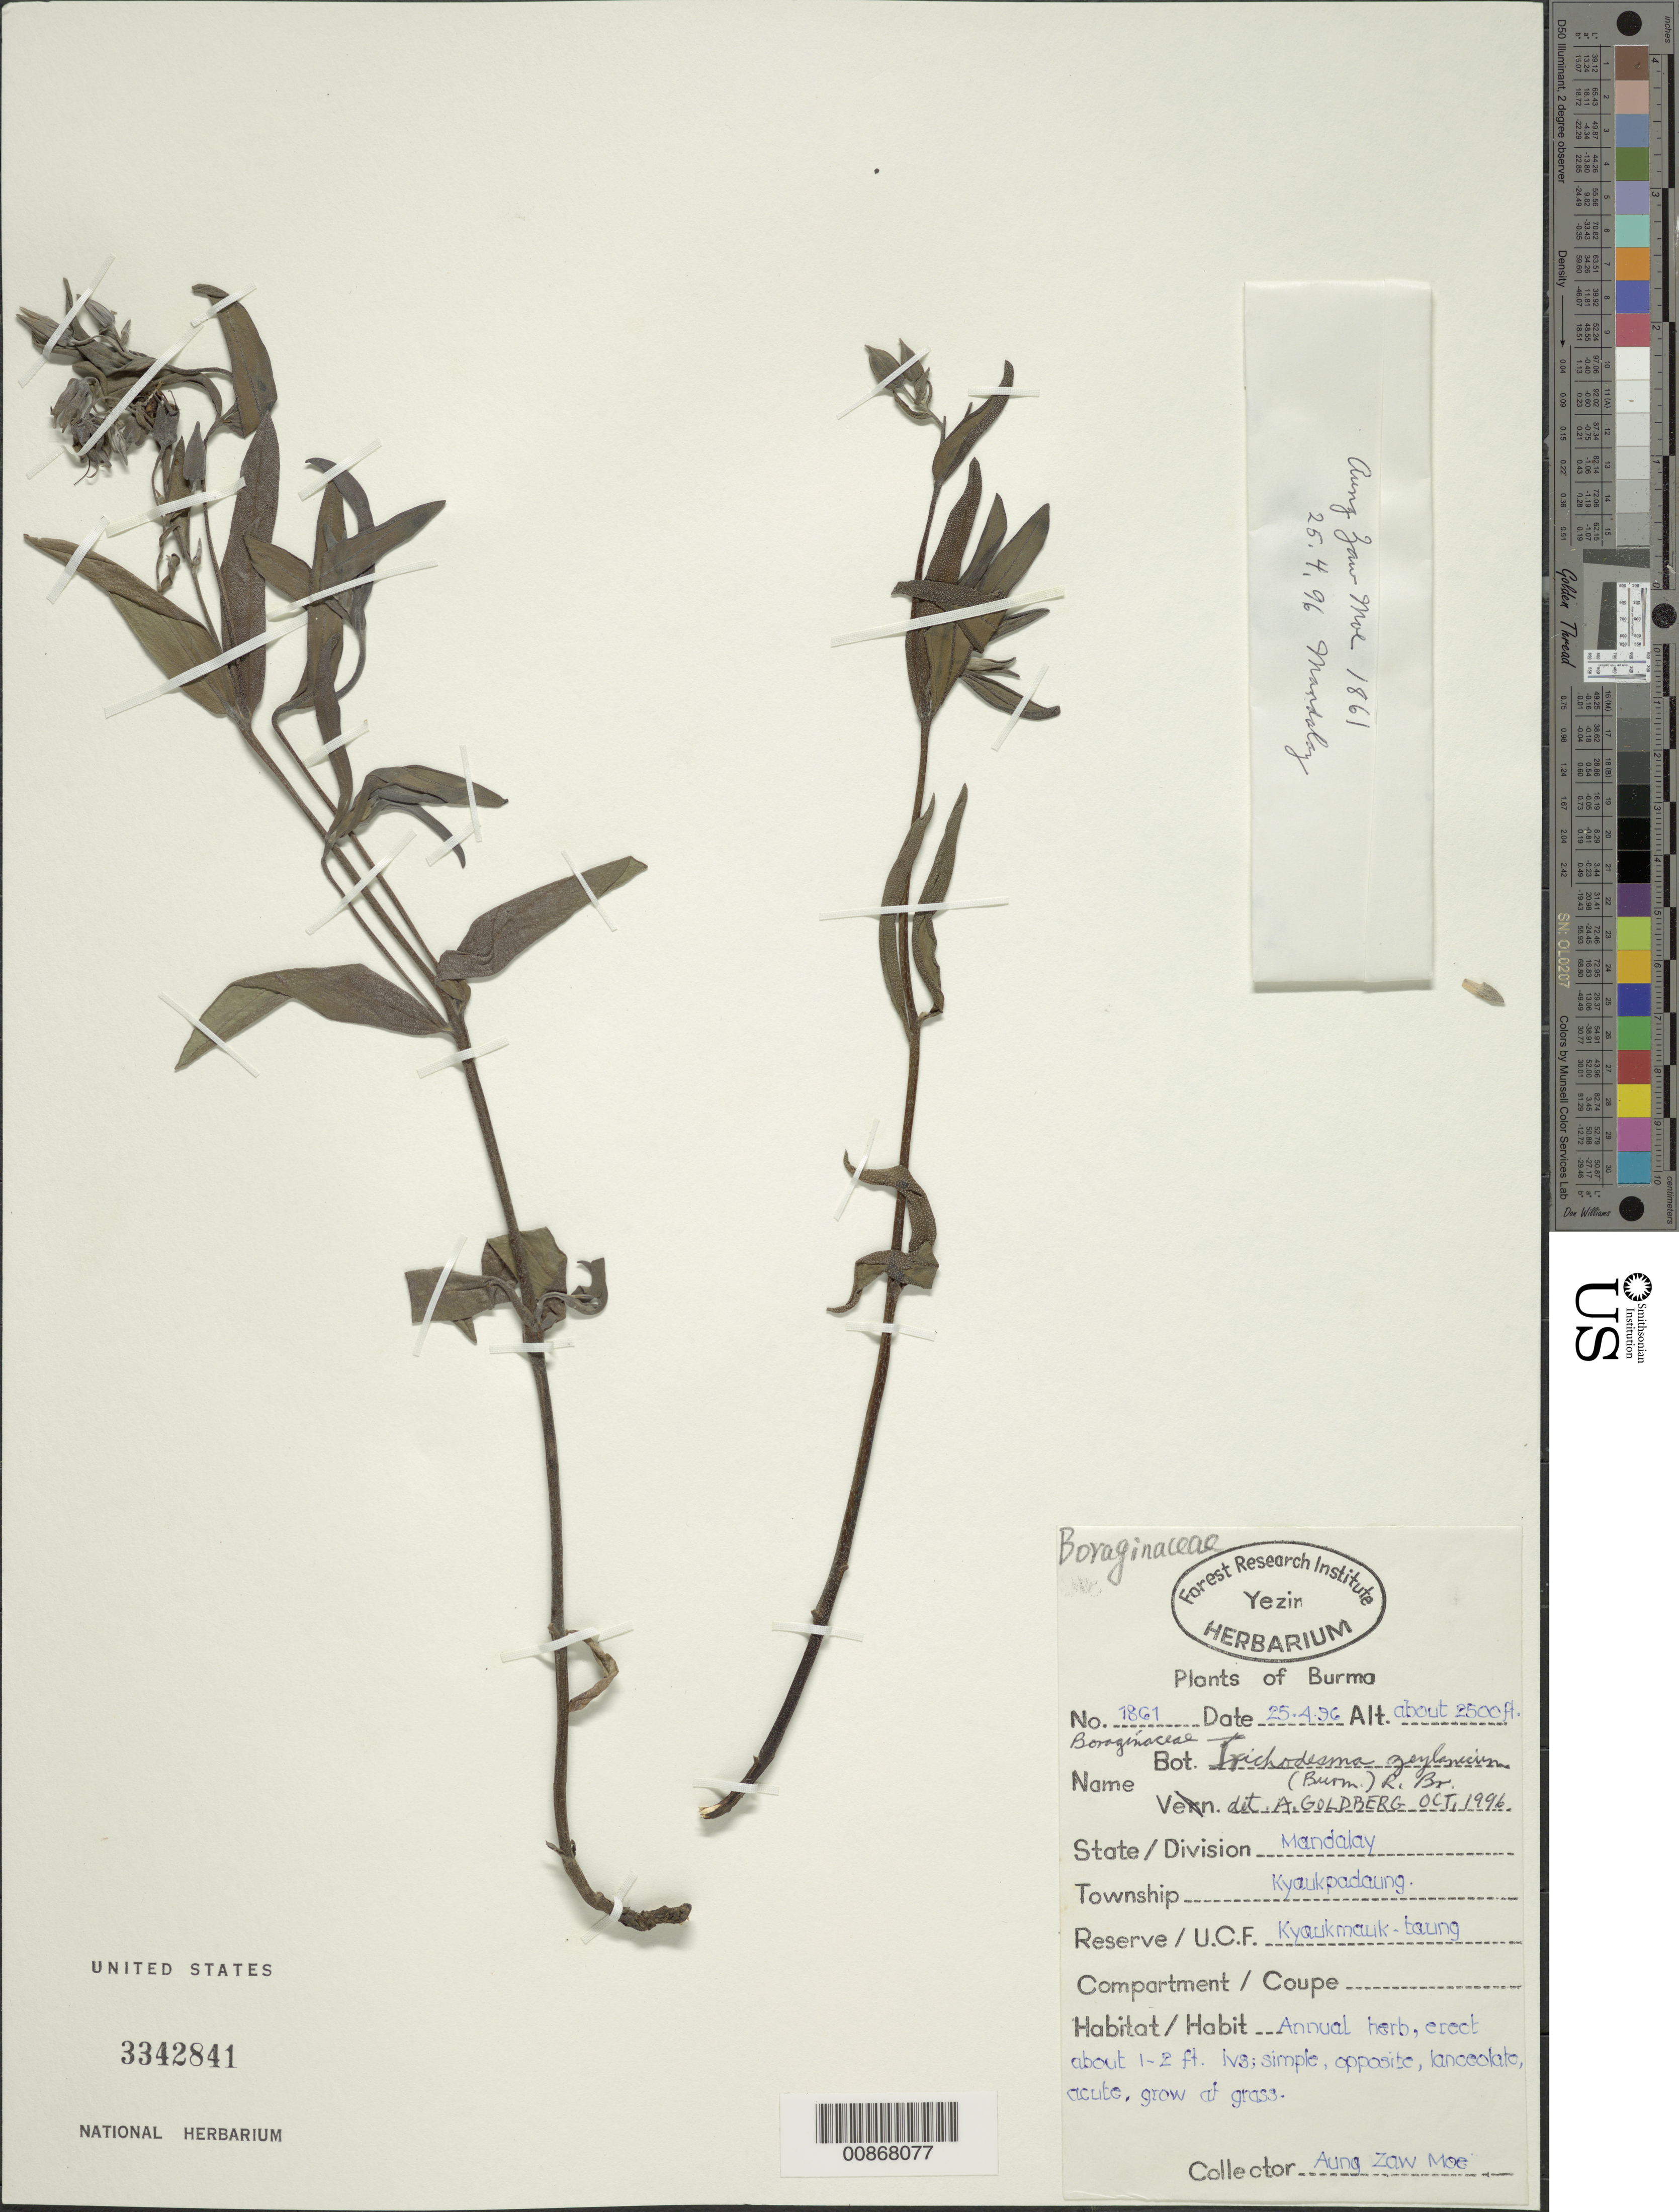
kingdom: Plantae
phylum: Tracheophyta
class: Magnoliopsida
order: Boraginales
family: Boraginaceae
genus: Trichodesma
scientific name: Trichodesma zeylanicum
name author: (Burm. f.) R. Br.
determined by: Goldberg, Aaron, (US), NMNH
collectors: Aung Zaw Moe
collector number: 1861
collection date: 1996-04-25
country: Myanmar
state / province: Mandalay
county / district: Kyaukpadaung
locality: Kyaukmauk-taung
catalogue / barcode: US 3342841